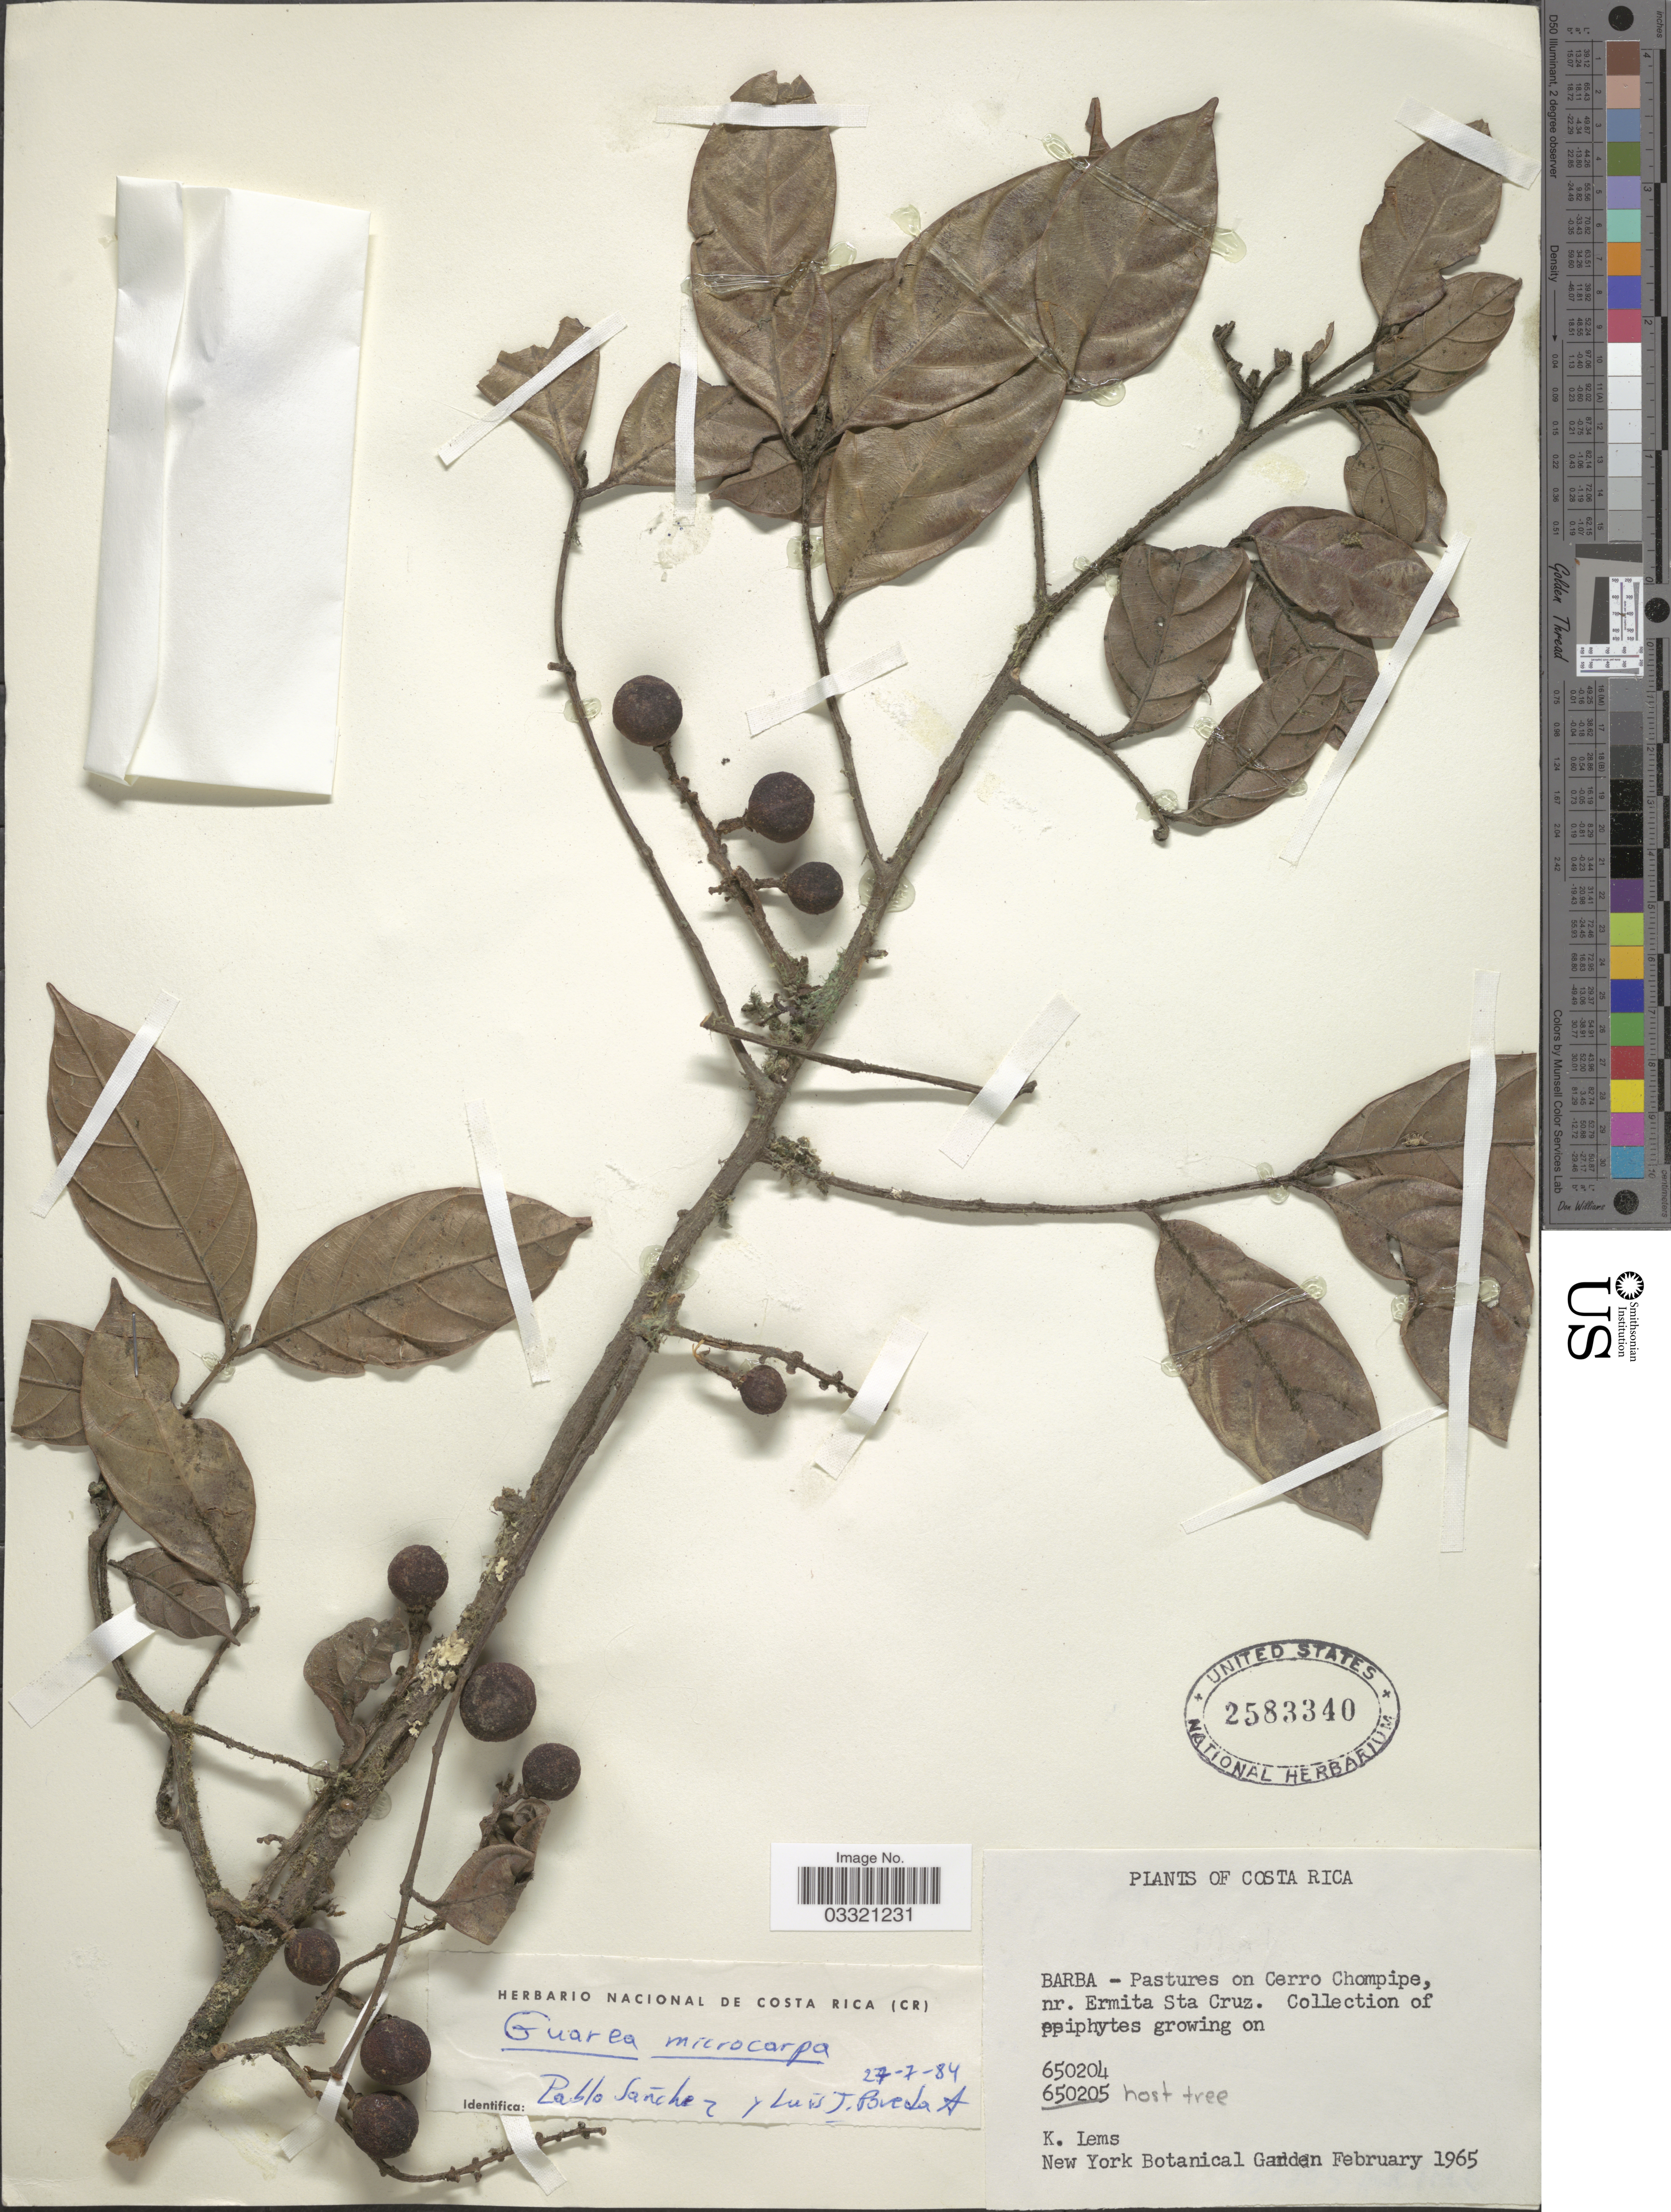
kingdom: Plantae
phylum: Tracheophyta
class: Magnoliopsida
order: Sapindales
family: Meliaceae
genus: Guarea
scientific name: Guarea glabra subsp. microcarpa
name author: (C. DC.) T.D. Penn.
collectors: K. Lems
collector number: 650204?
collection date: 1965-02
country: Costa Rica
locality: Barba- Pastures on Cerro Chompipe, nr. Ermita Sta. Cruz.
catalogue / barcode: US 2583340